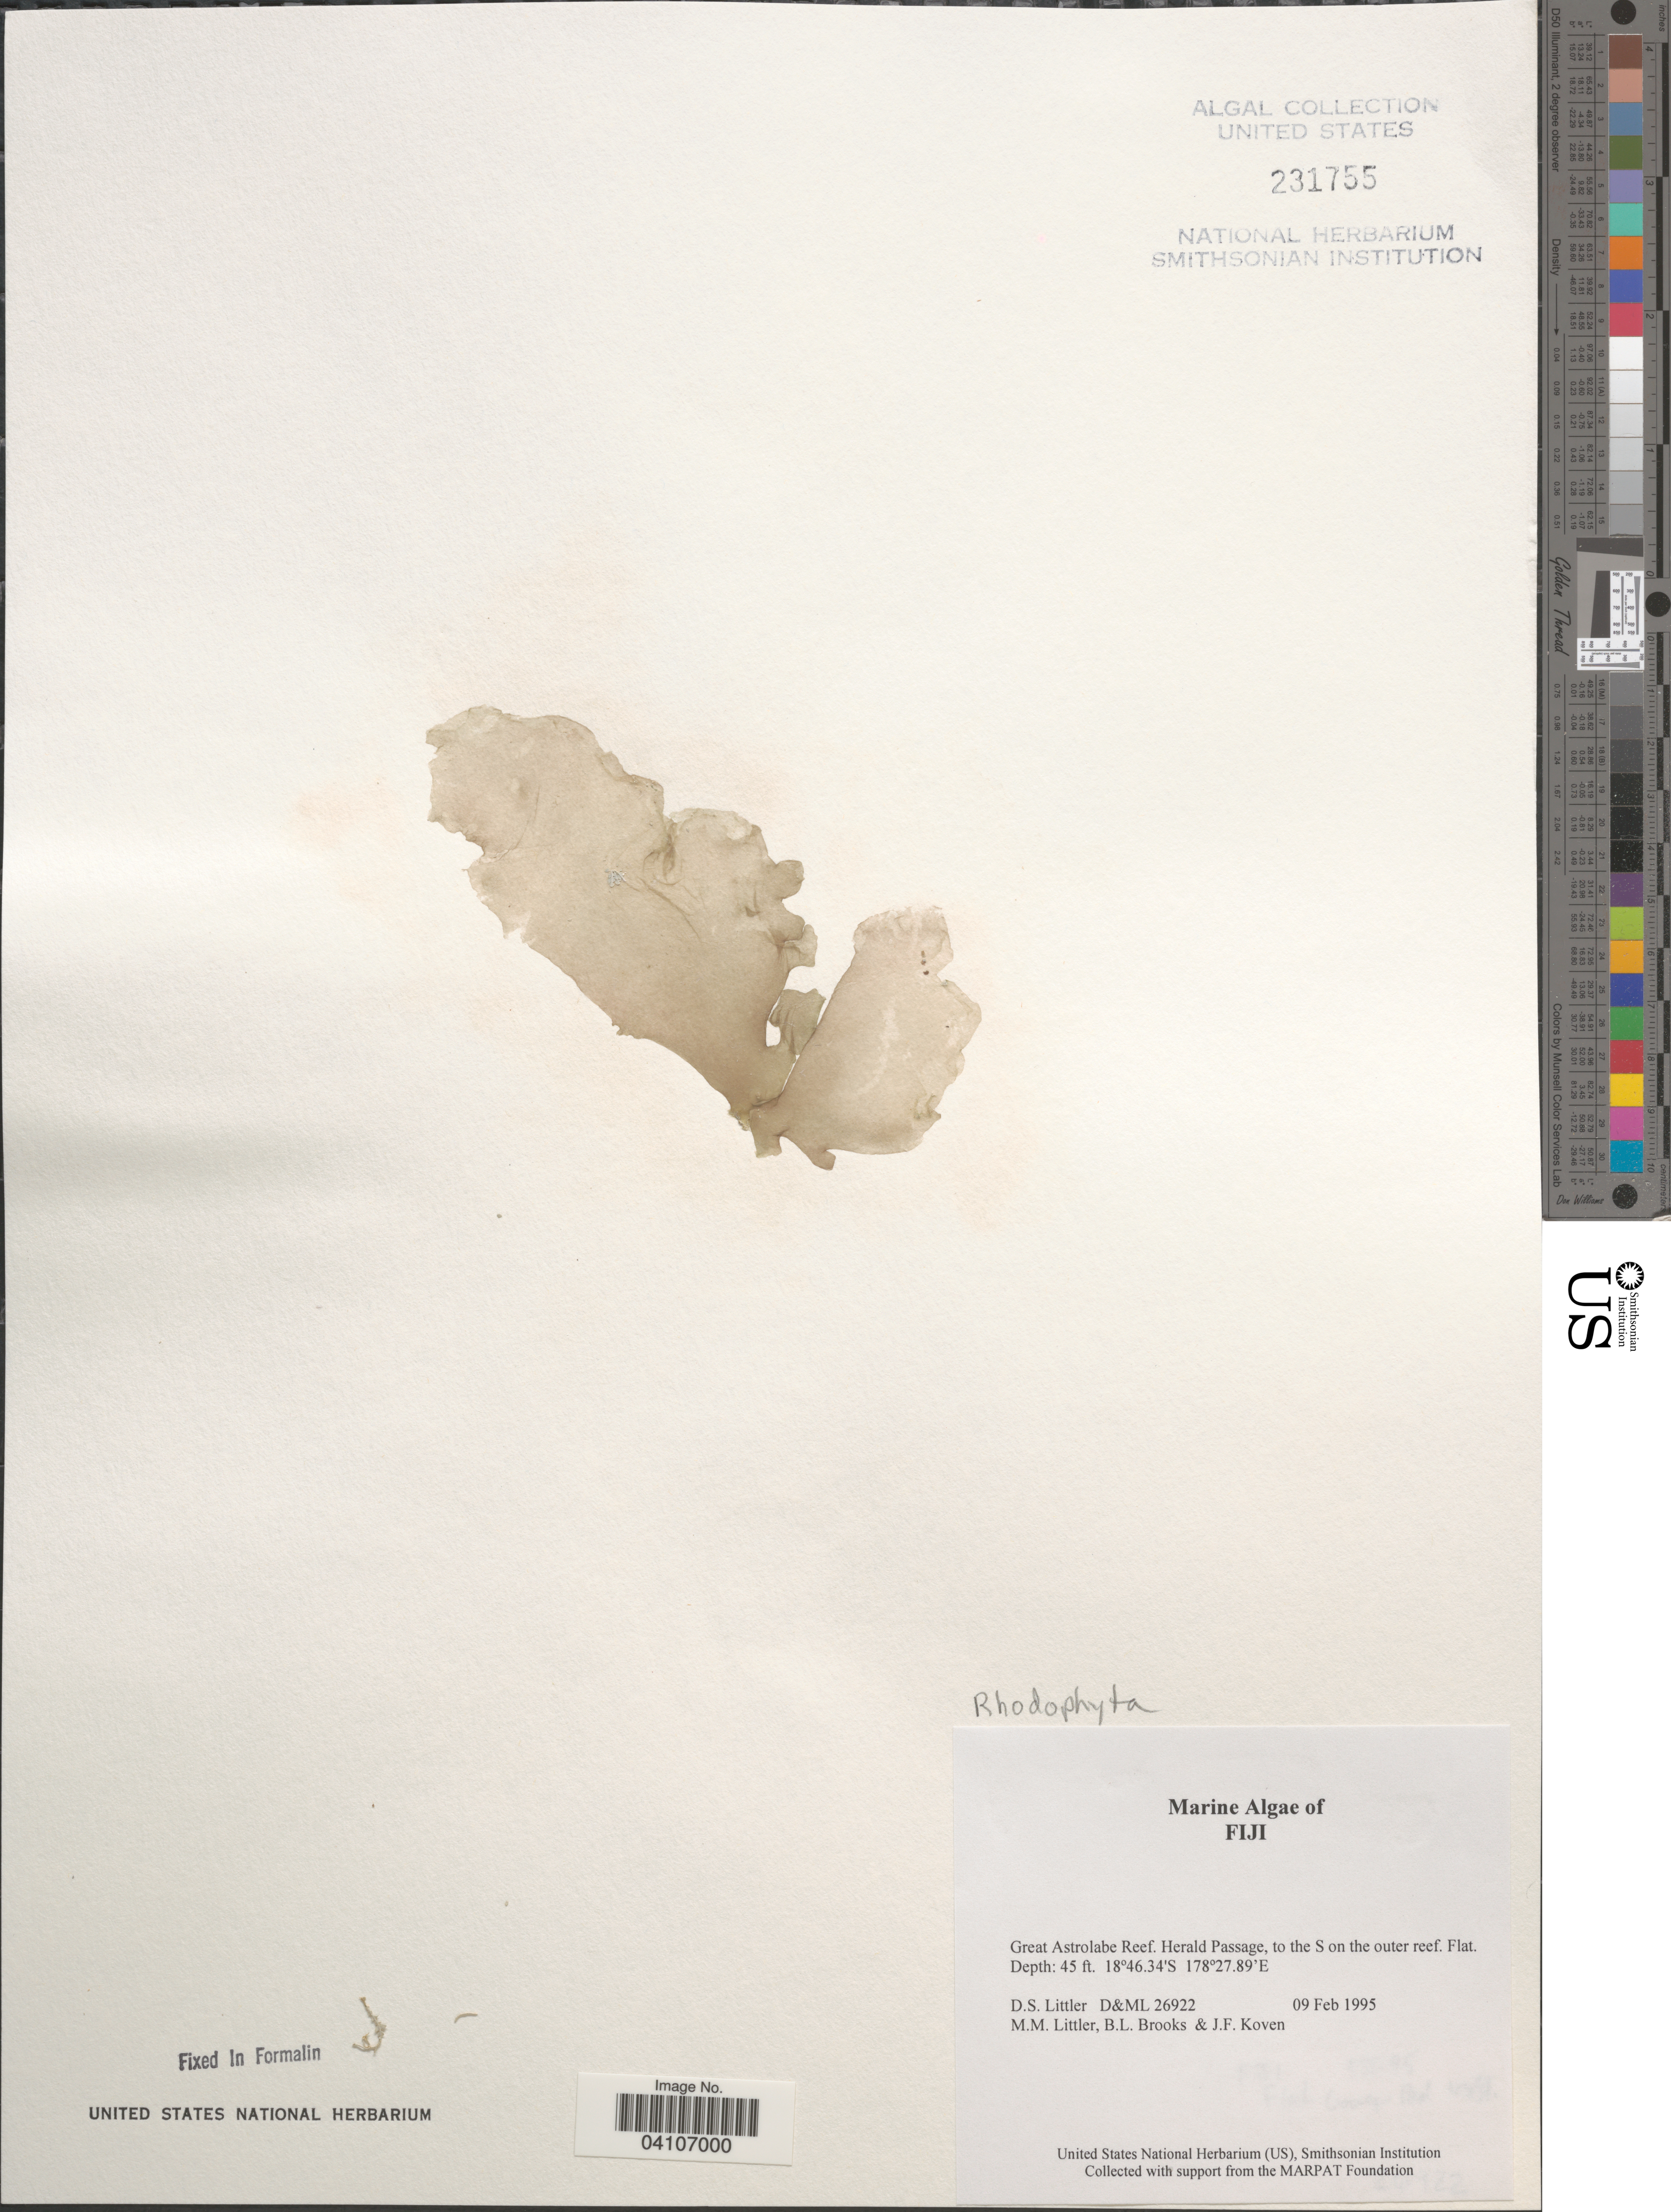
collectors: D. S. Littler, B. Brooks & J. Koven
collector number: D&ML26922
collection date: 1995-02-09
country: Fiji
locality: Great Astrolabe Reef. Herald Passage, to the S on the outer reef.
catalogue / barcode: US 231755